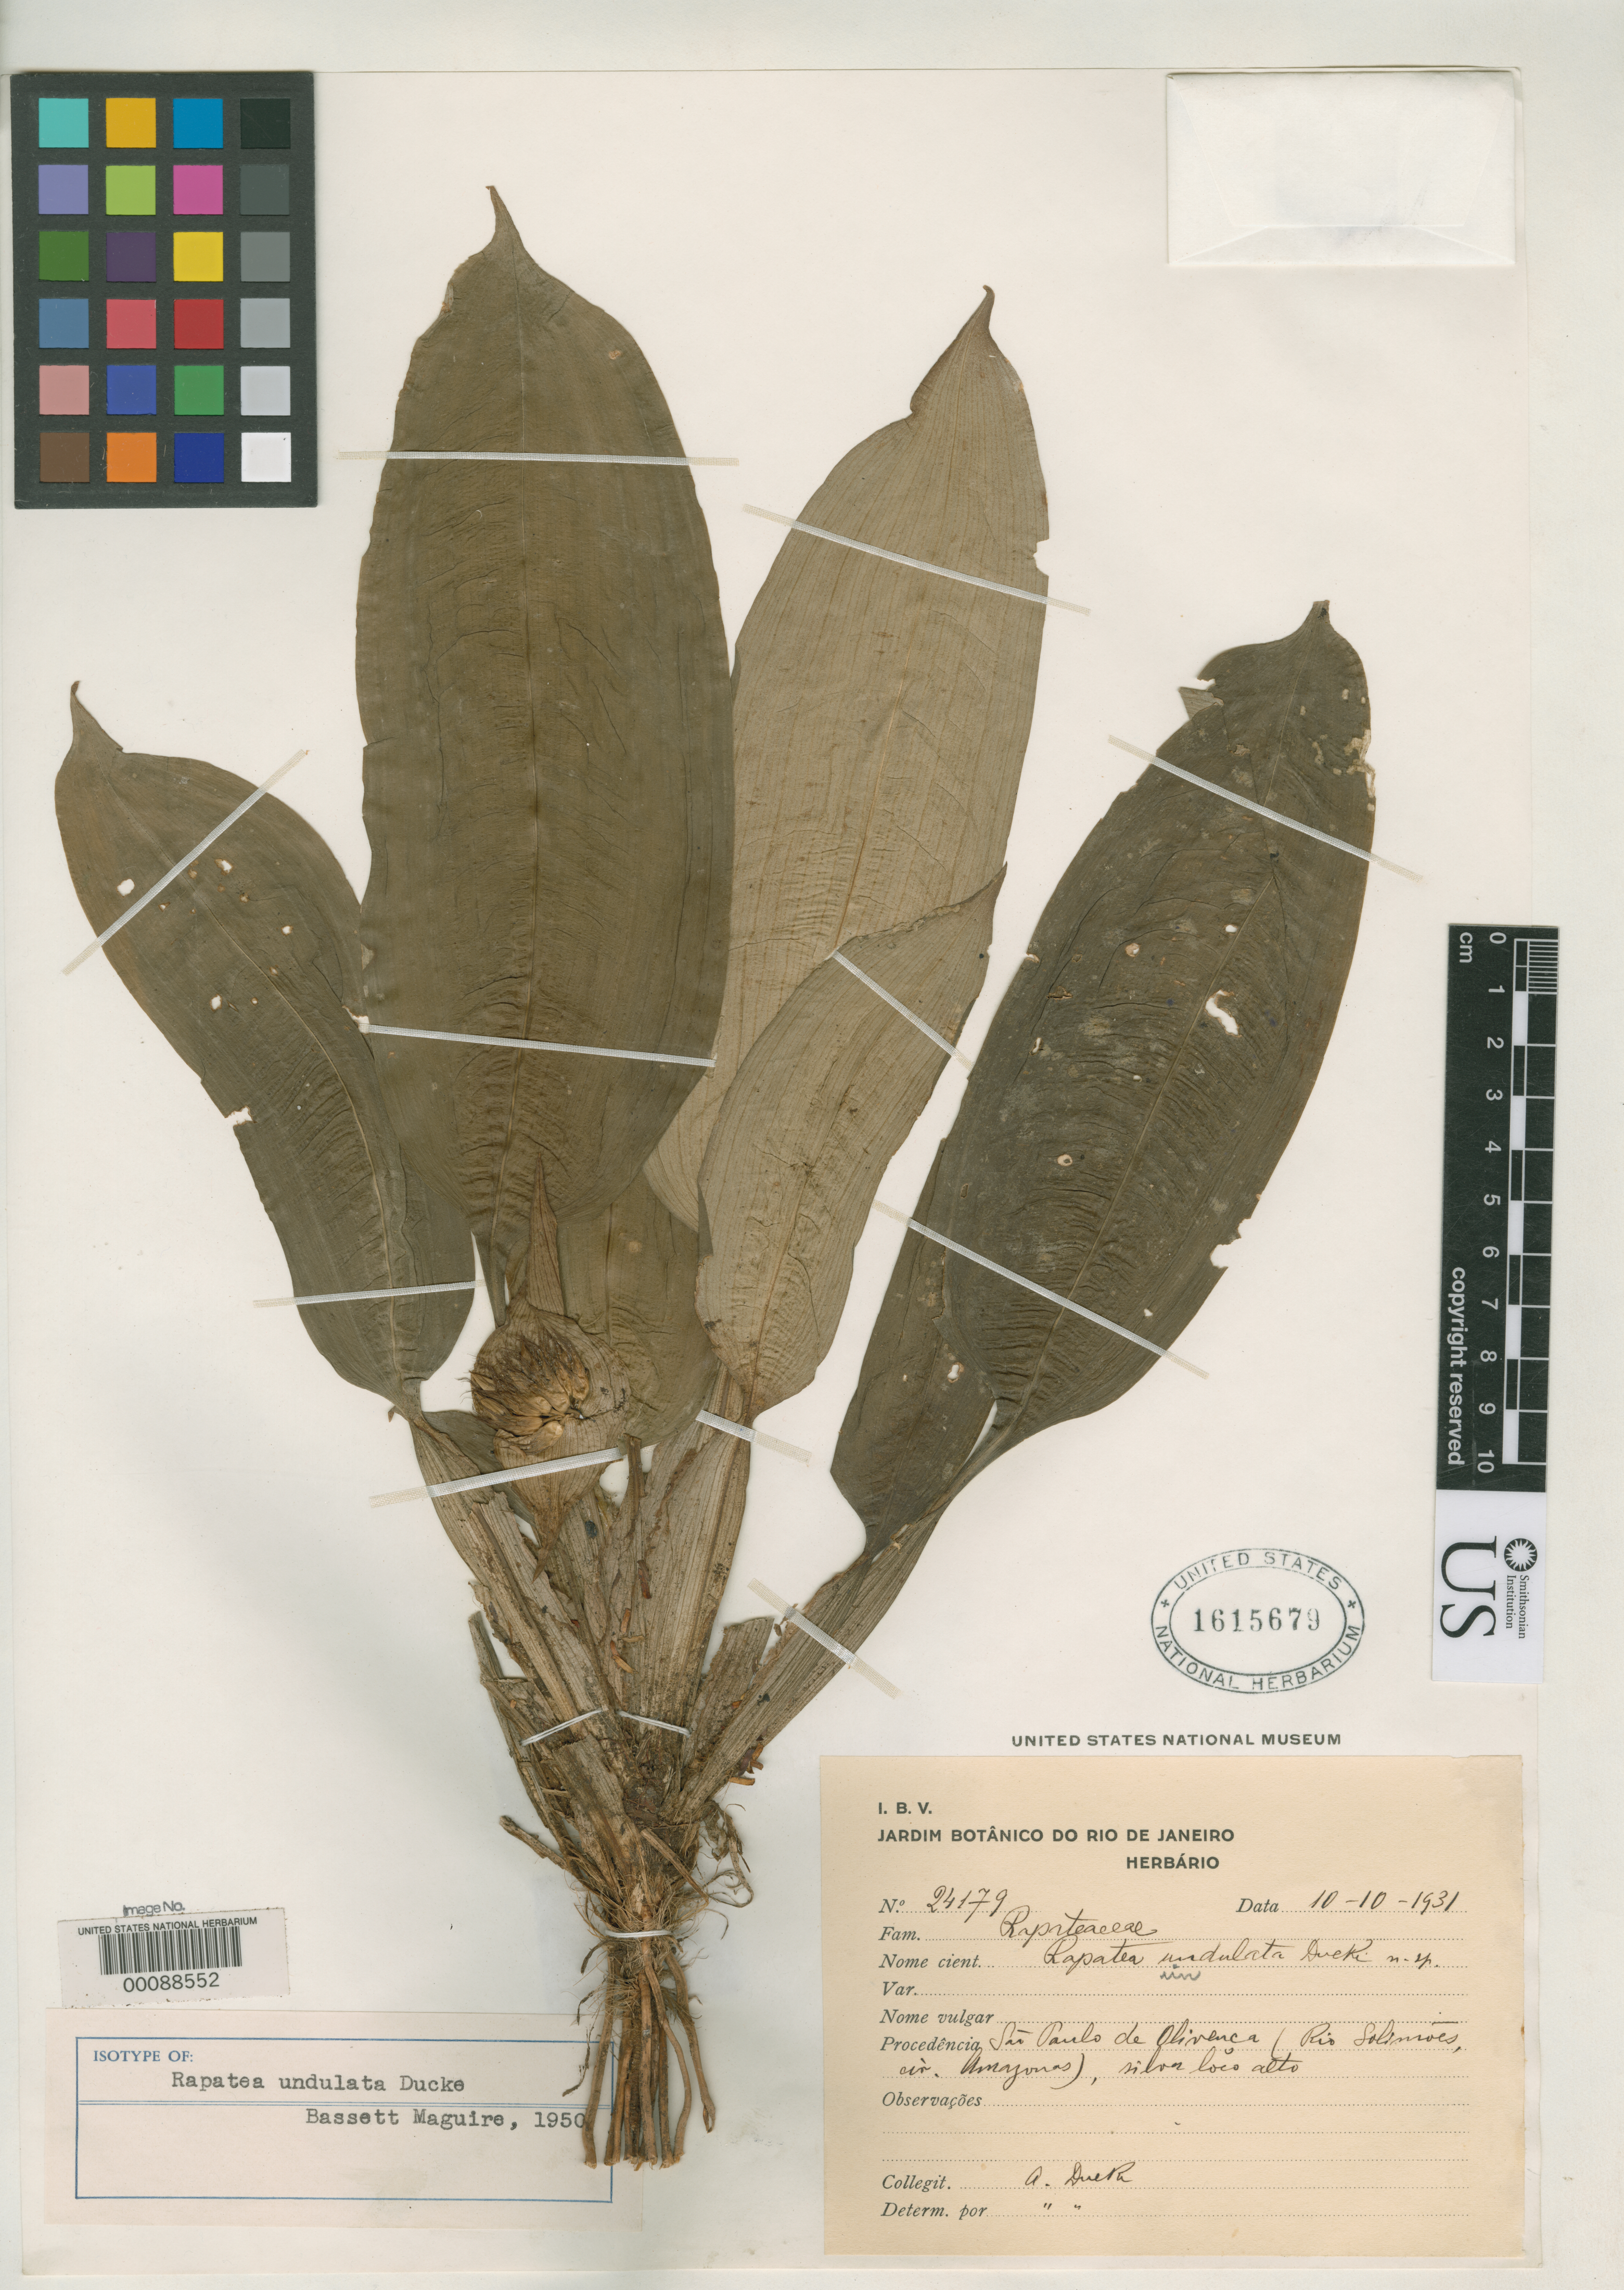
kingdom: Plantae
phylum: Tracheophyta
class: Liliopsida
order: Poales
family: Rapateaceae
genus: Rapatea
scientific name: Rapatea undulata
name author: Ducke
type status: Isotype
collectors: A. Ducke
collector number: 24179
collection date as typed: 10 Oct 1931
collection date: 1931-10-10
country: Brazil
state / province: Amazonas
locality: Sao Paulo de Olivenca.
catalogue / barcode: US 1615679